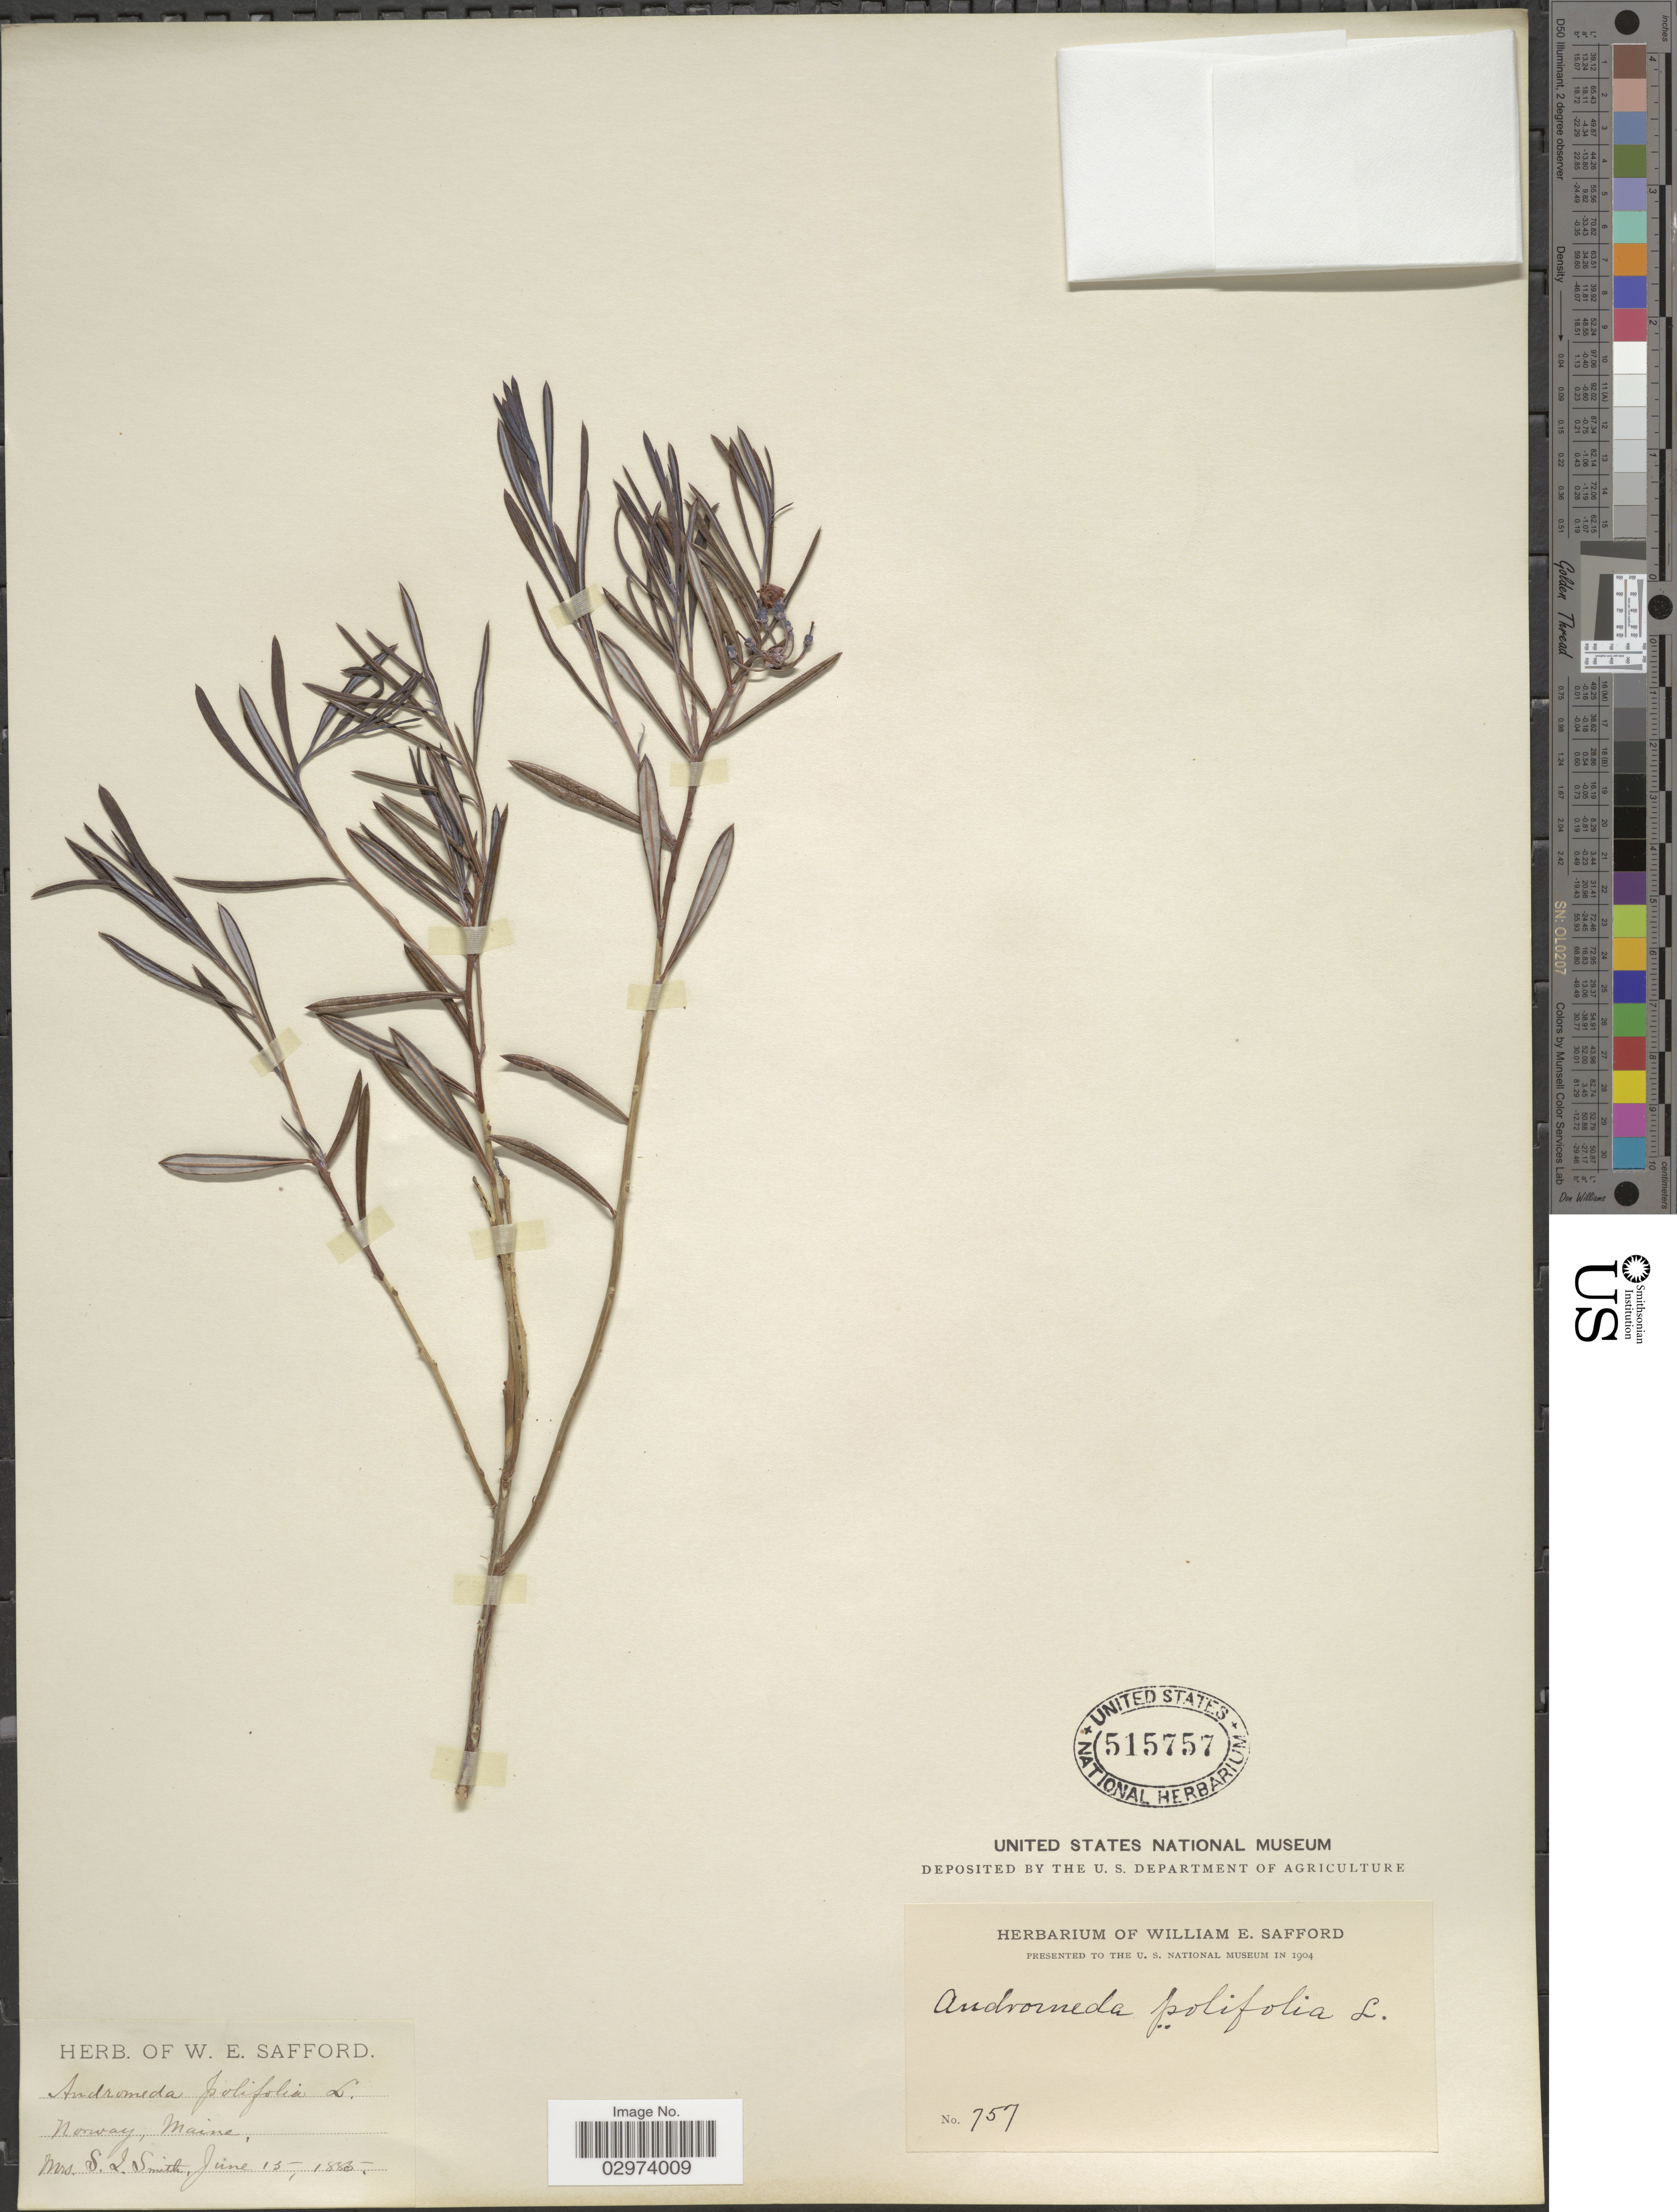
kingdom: Plantae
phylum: Tracheophyta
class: Magnoliopsida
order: Ericales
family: Ericaceae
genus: Andromeda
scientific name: Andromeda polifolia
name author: L.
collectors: S. I. Smith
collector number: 757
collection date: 1885-06-15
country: United States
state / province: Maine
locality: Norway, Maine.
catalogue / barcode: US 515757